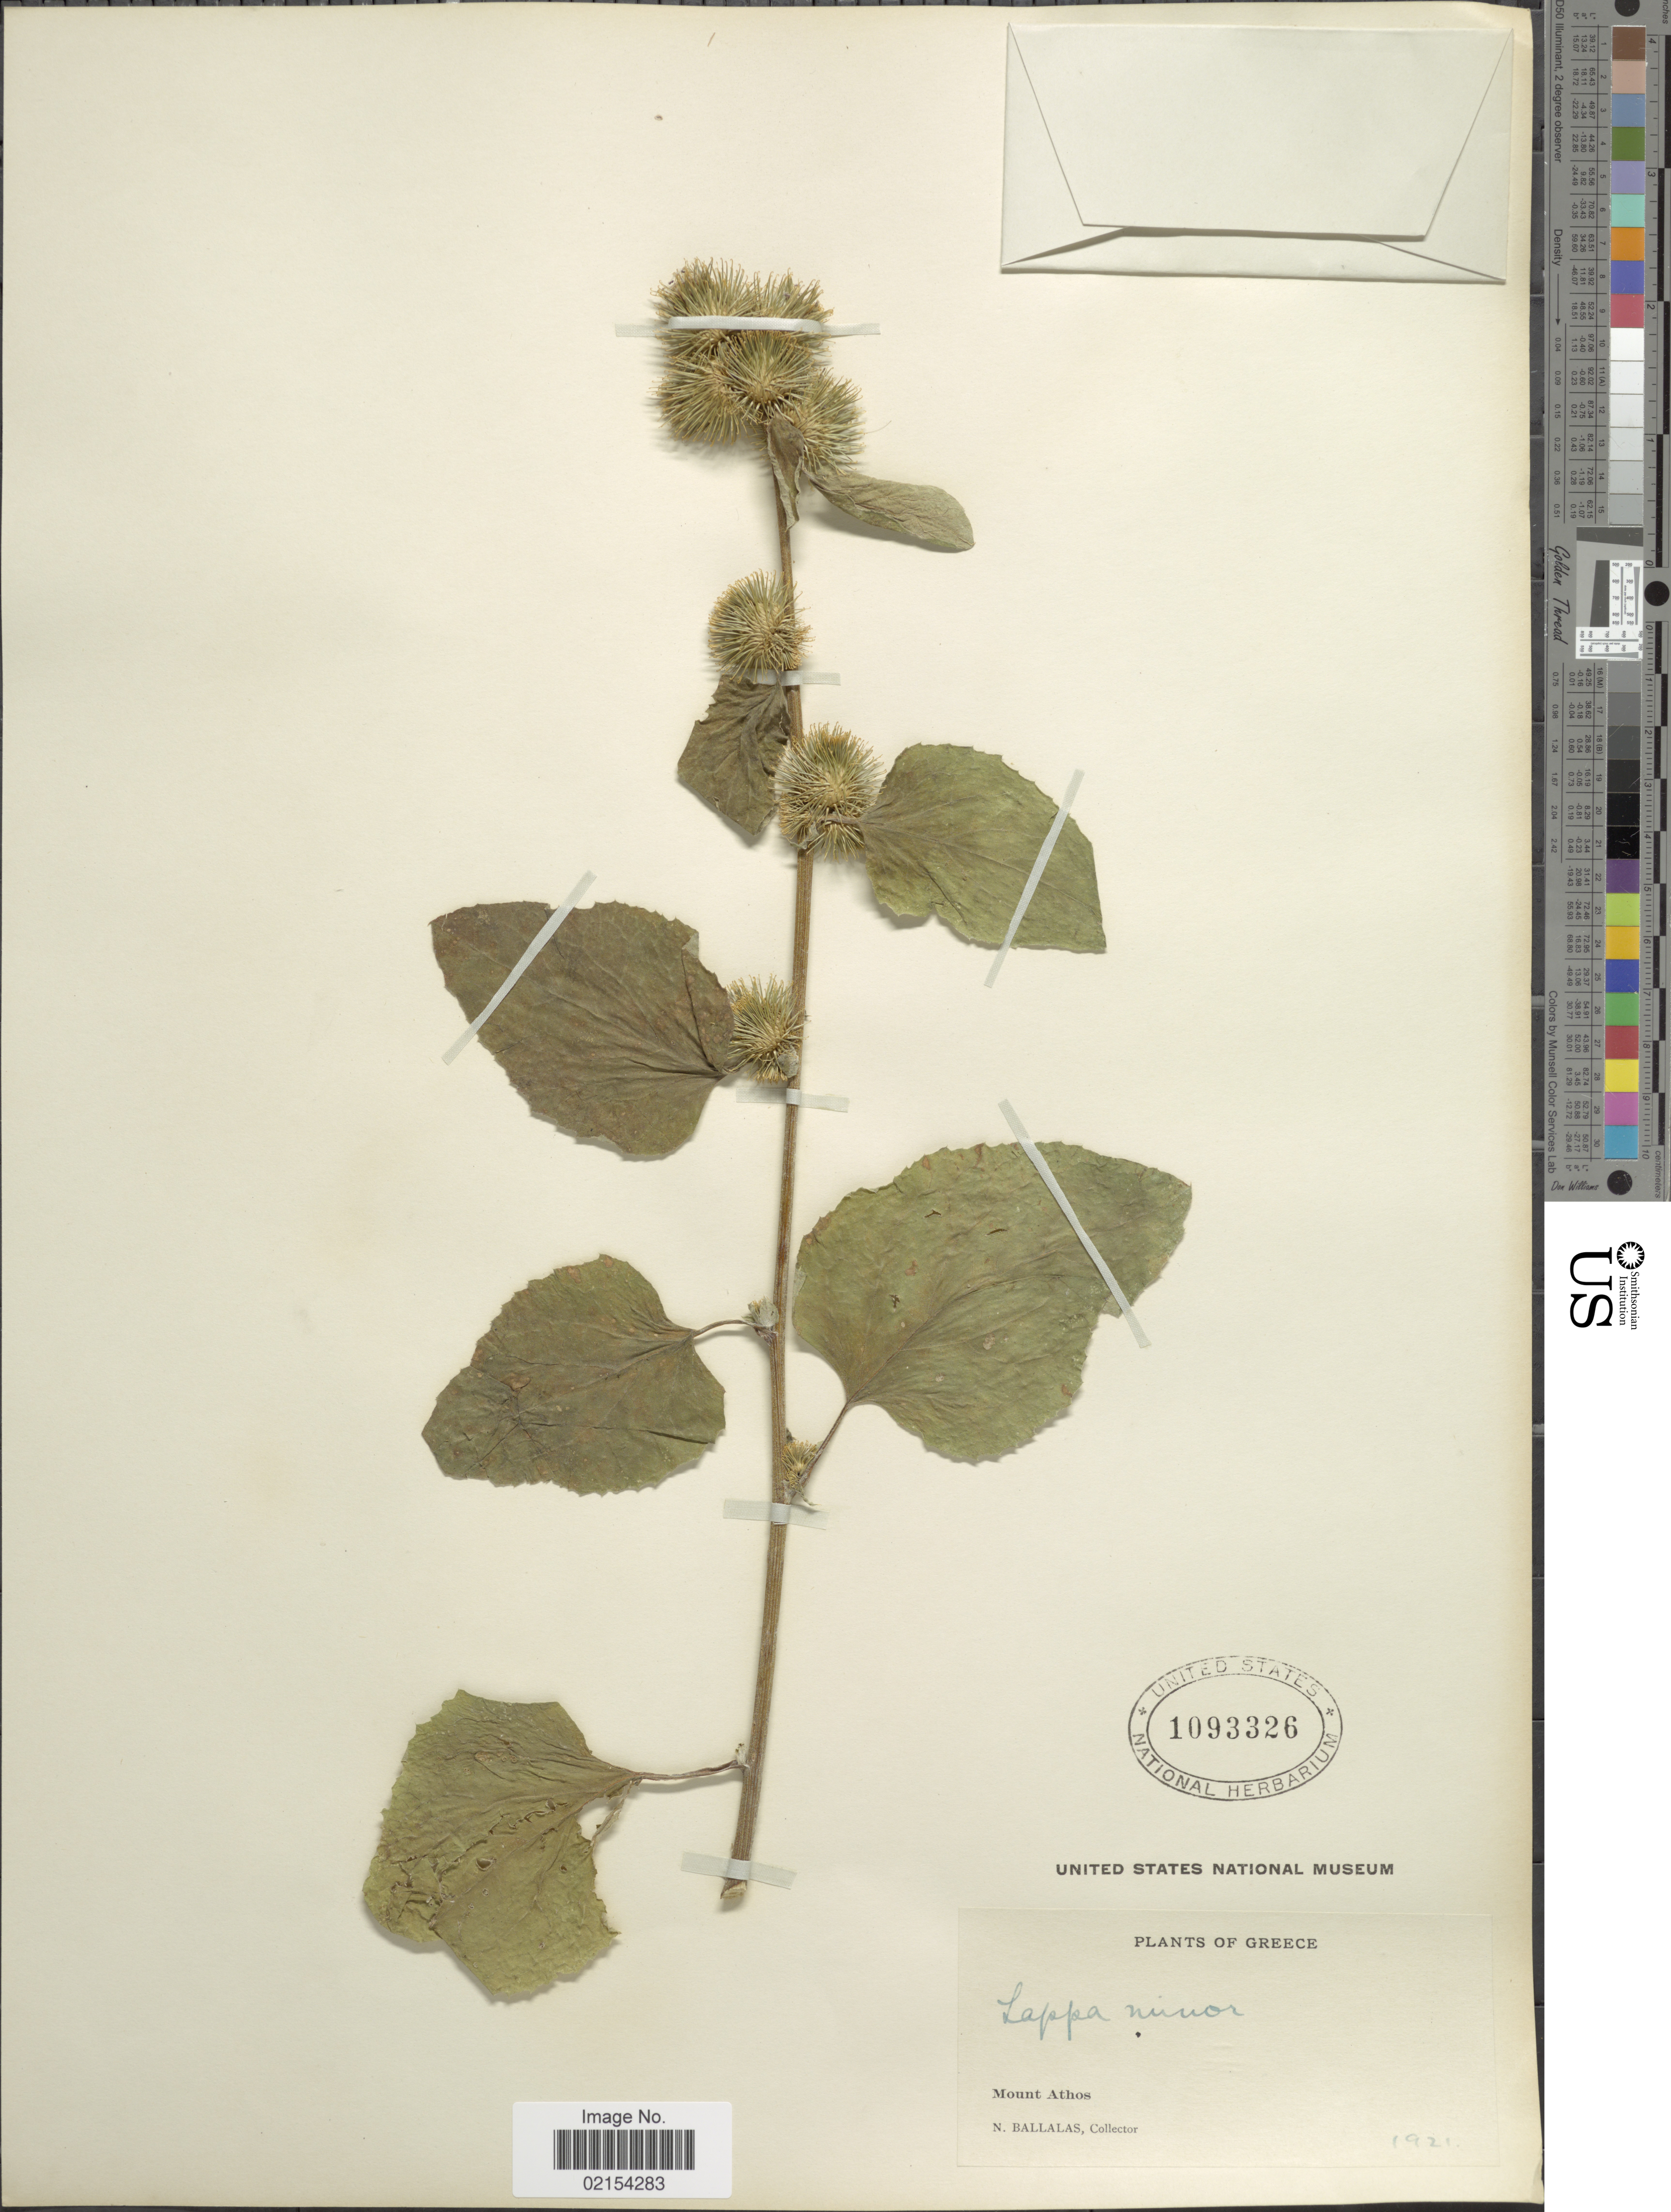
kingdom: Plantae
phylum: Tracheophyta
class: Magnoliopsida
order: Asterales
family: Asteraceae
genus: Arctium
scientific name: Arctium minus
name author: (Hill) Bernh.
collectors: N. Ballalas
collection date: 1921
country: Greece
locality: Mount Athos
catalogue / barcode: US 1093326